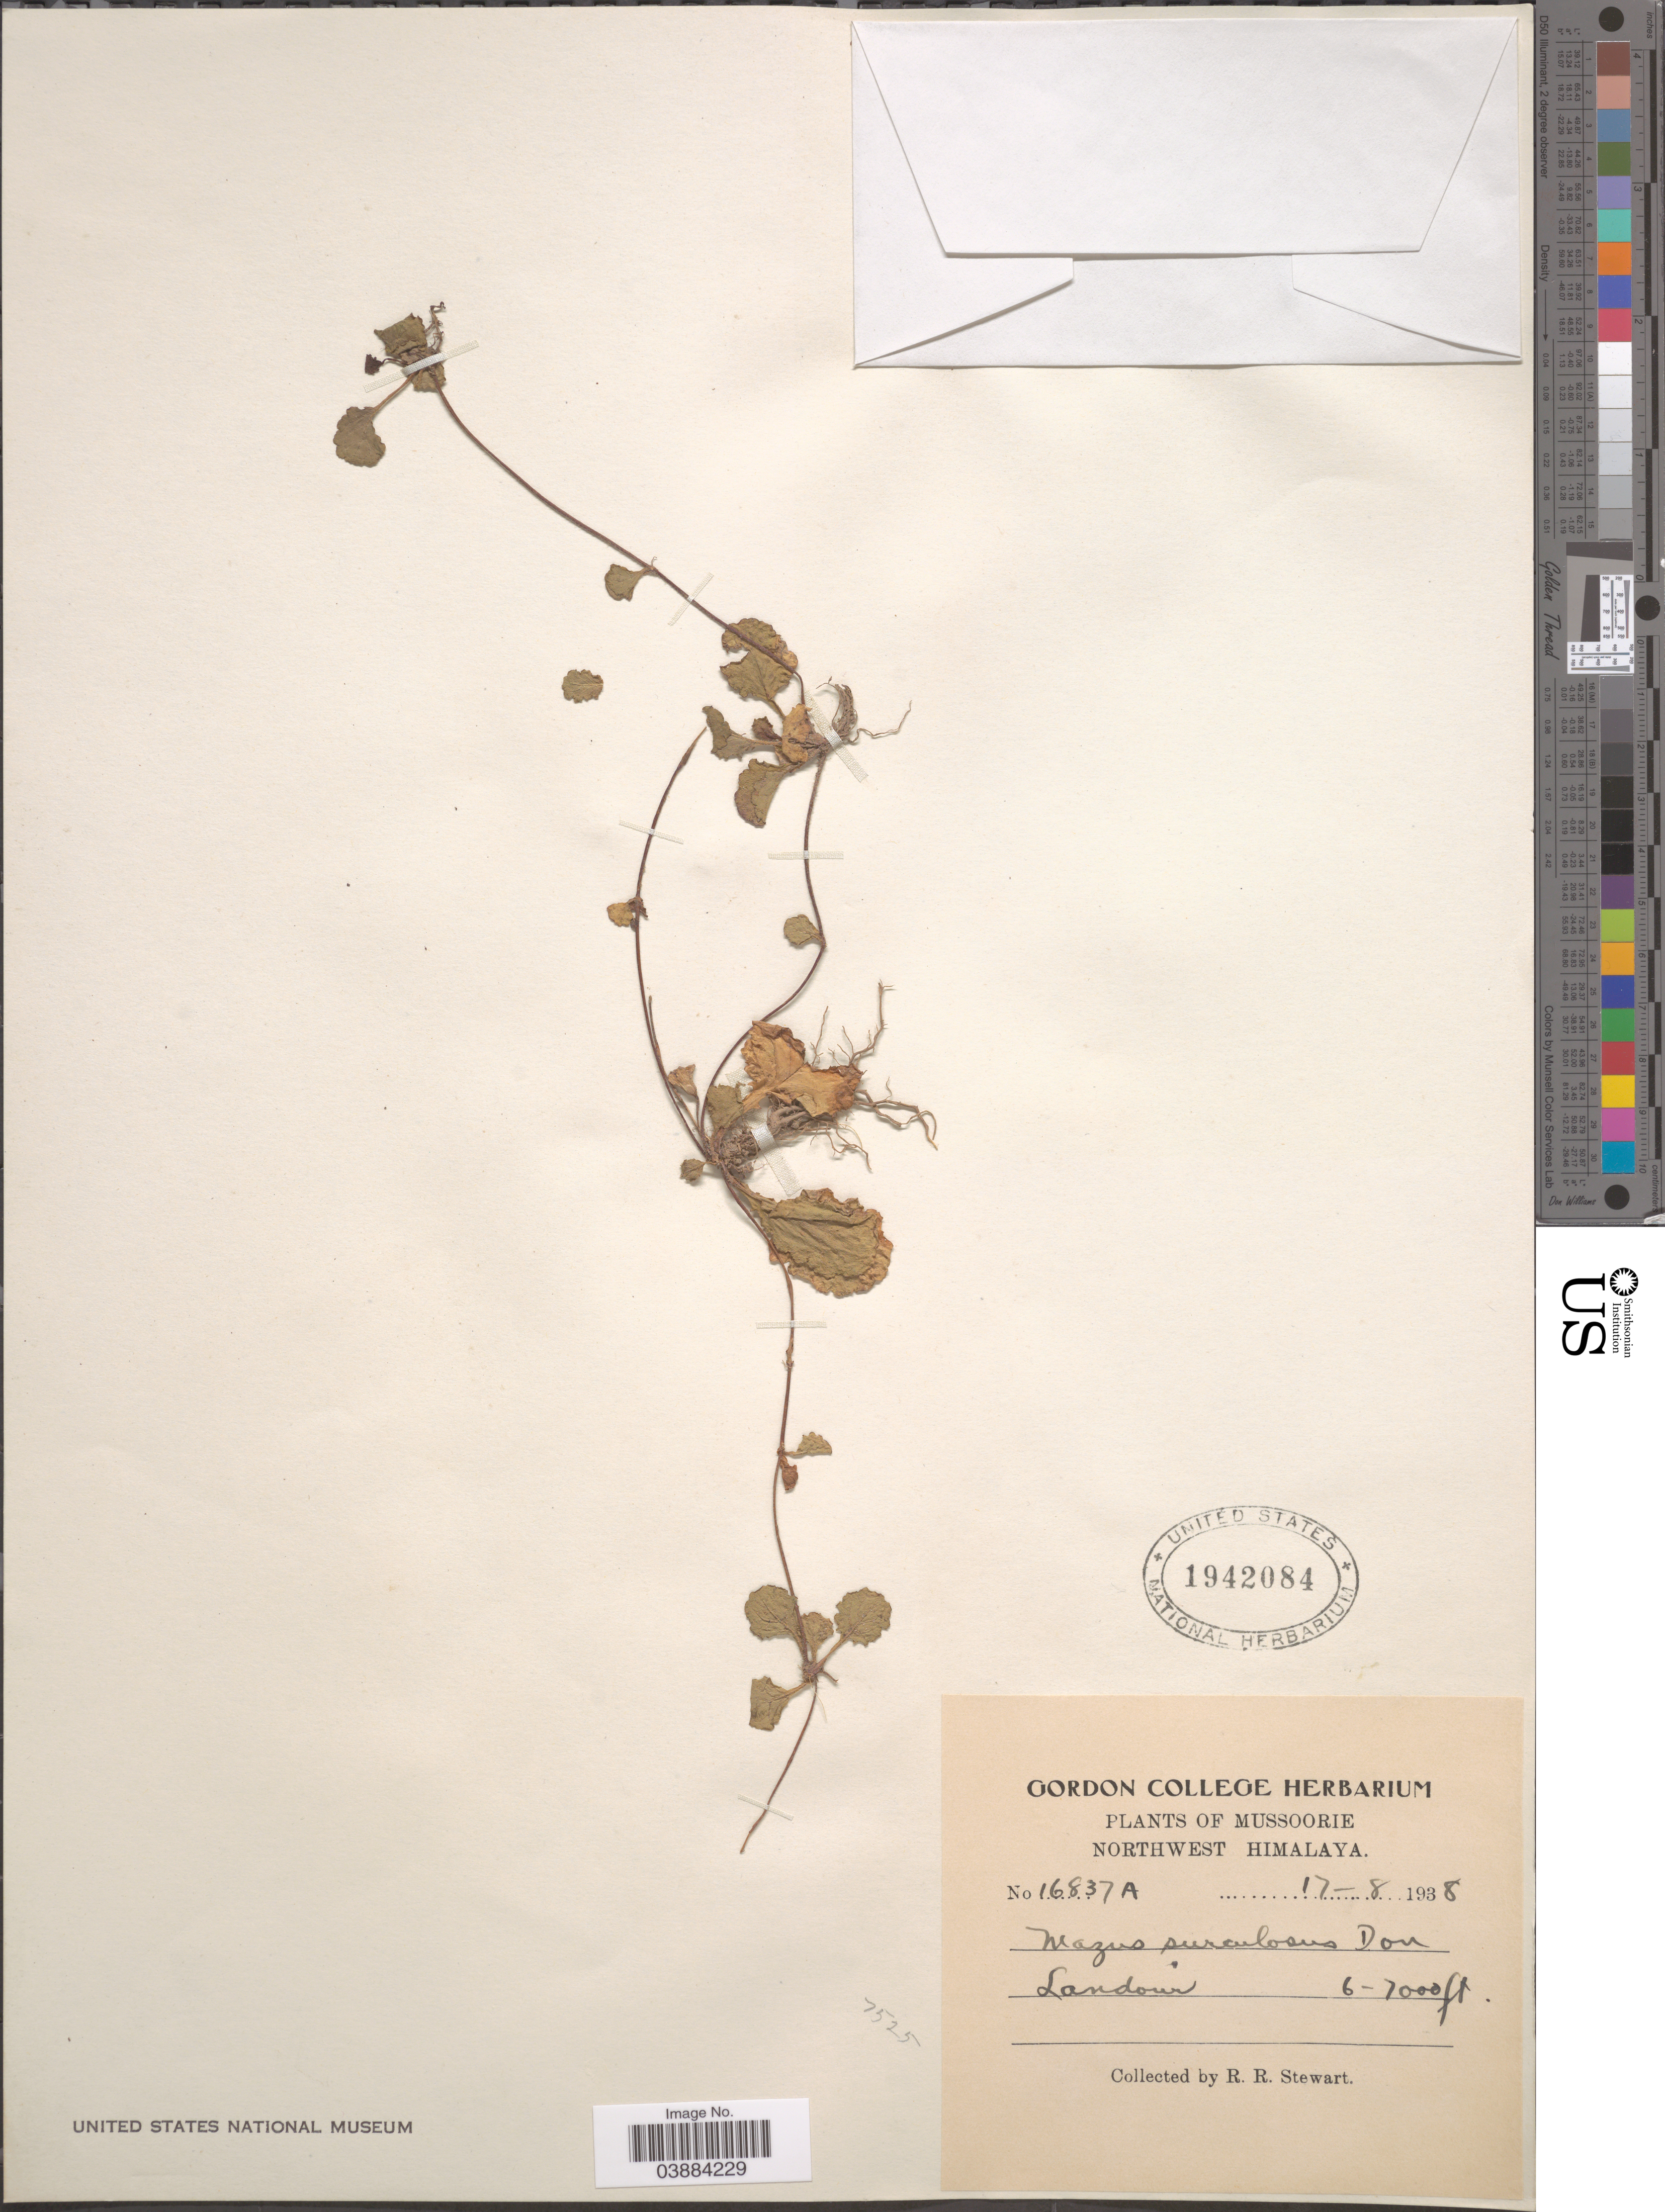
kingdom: Plantae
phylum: Tracheophyta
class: Magnoliopsida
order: Lamiales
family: Mazaceae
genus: Mazus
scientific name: Mazus surculosus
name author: D. Don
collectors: R. Stewart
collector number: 16837A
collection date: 1938-08-17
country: India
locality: Mussoorie. Northwest Himalaya. Landour.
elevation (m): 1829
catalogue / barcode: US 1942084